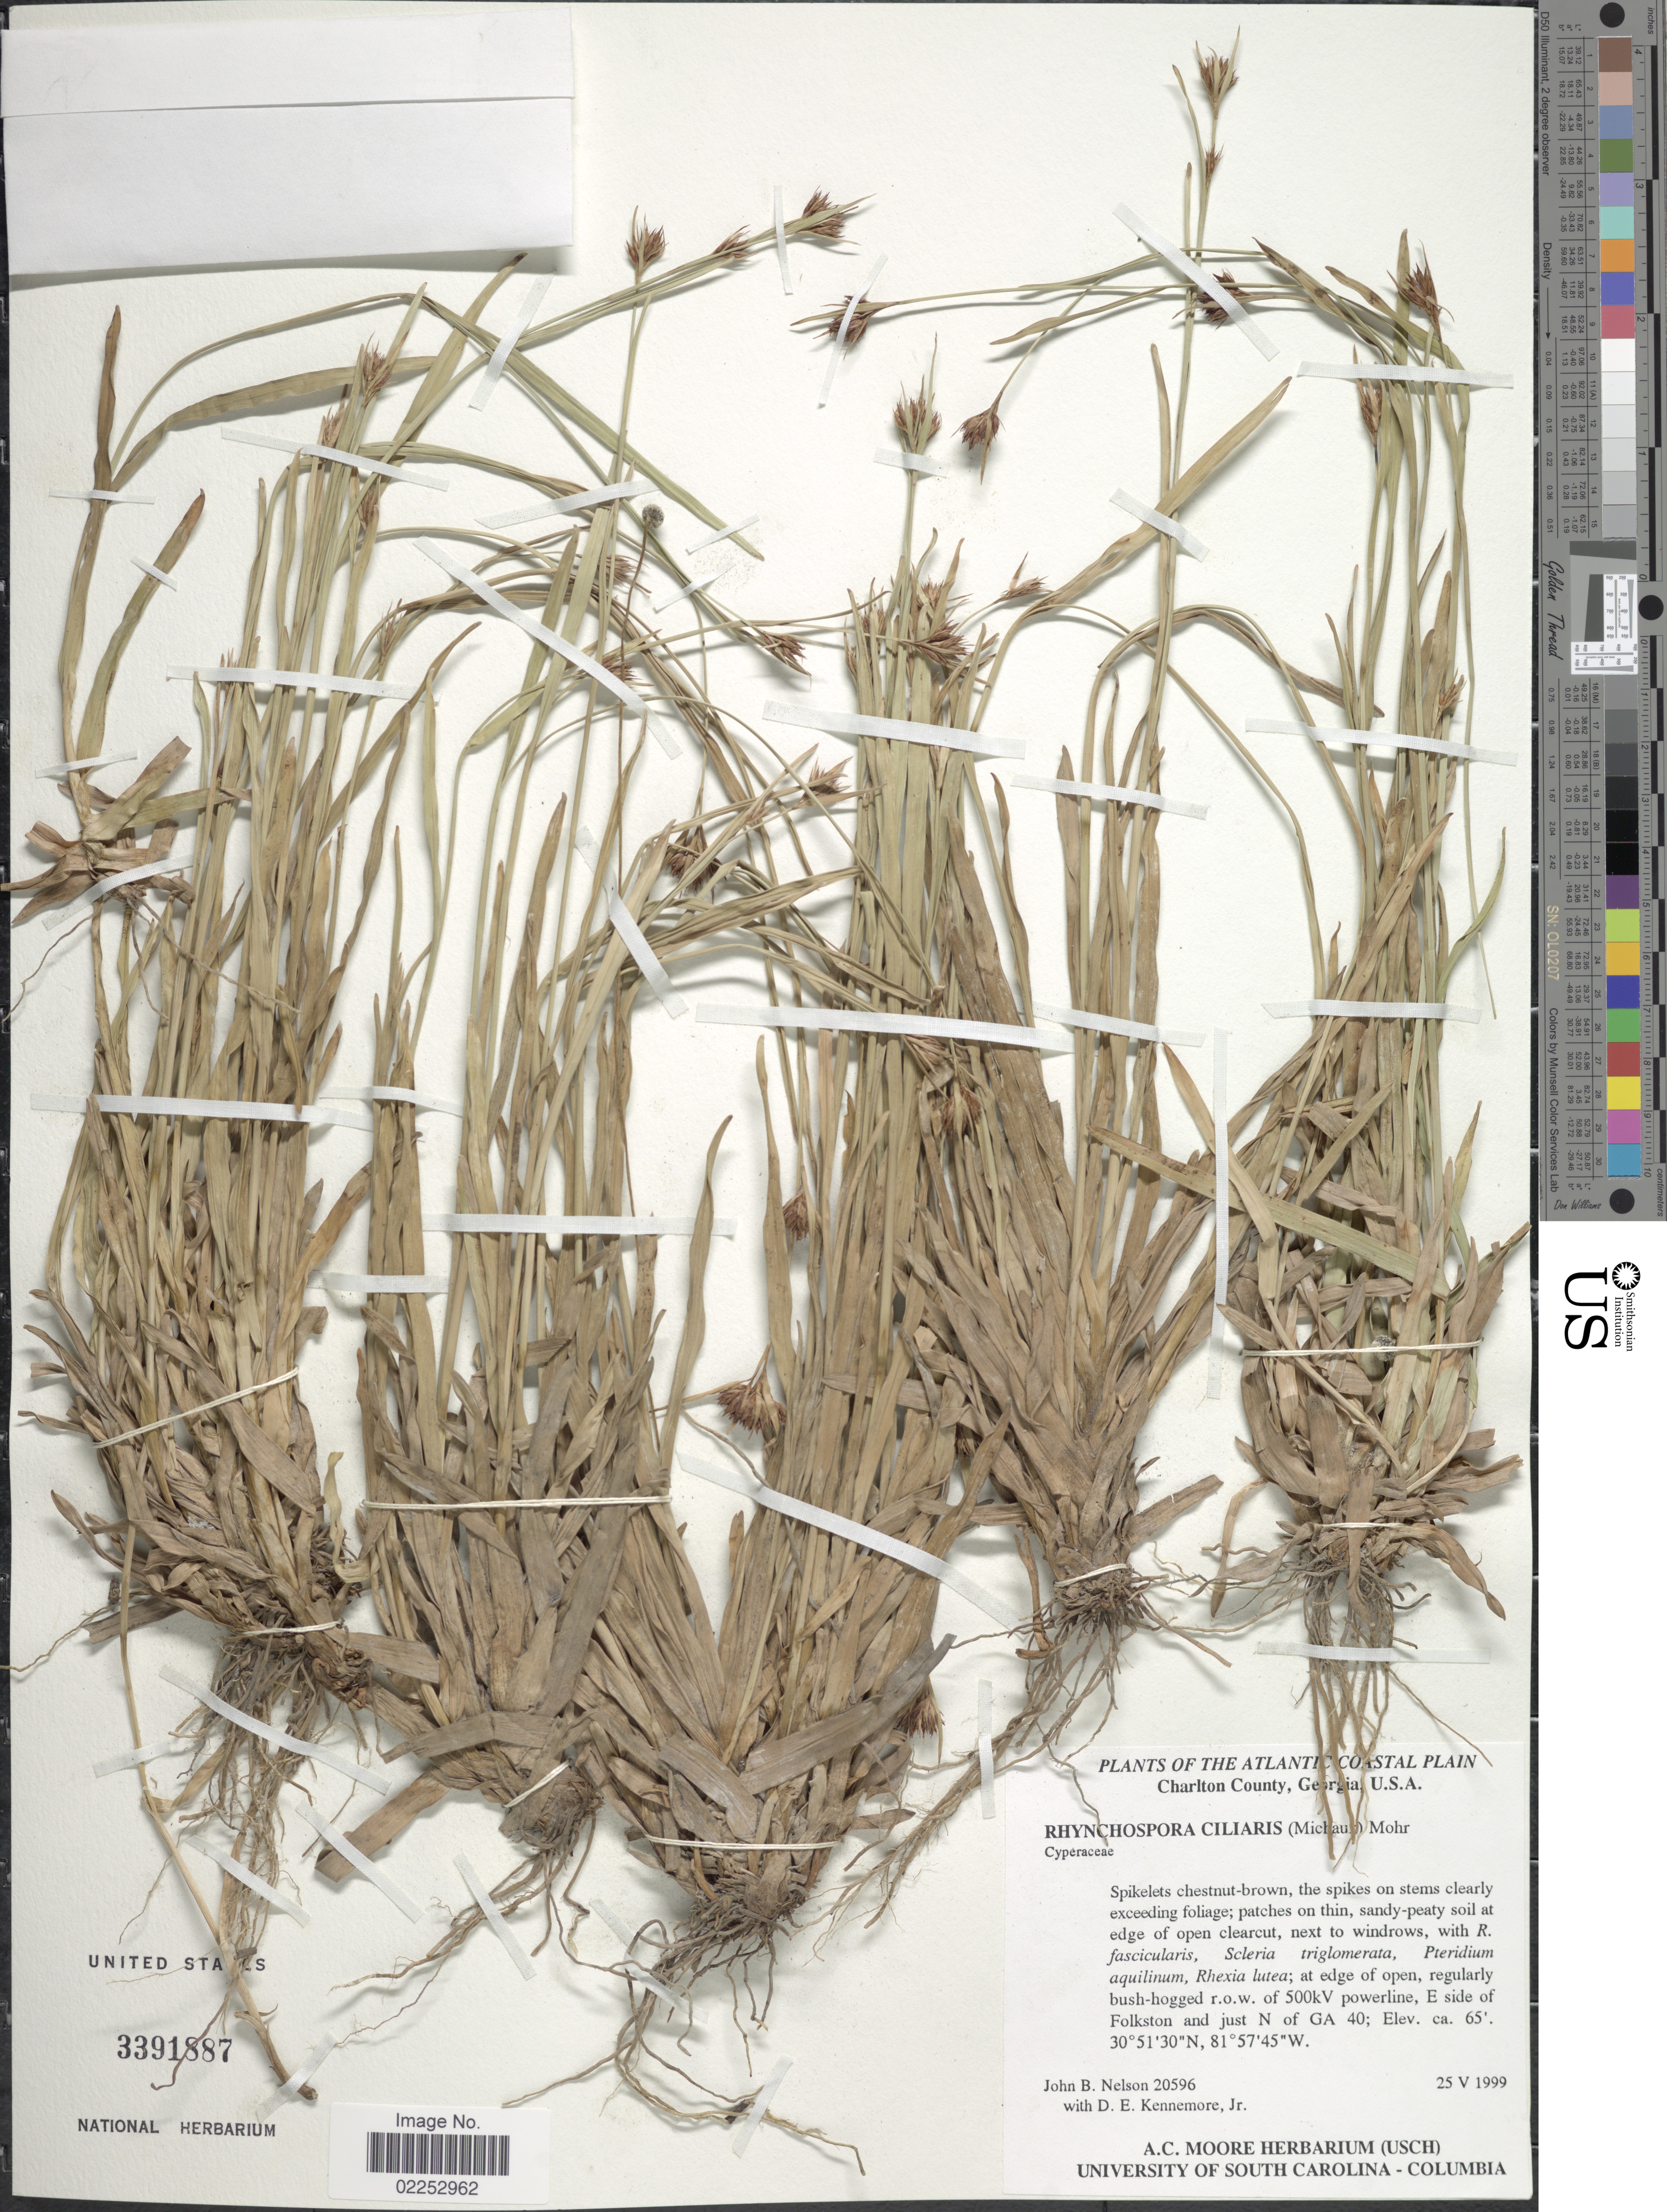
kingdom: Plantae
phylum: Tracheophyta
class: Liliopsida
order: Poales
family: Cyperaceae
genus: Rhynchospora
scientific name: Rhynchospora ciliaris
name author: (Michx.) C. Mohr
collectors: J. B. Nelson & D. Kennemore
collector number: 20596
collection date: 1999-05-25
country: United States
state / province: Georgia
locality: Atlantic Coastal Plain. Charlton County. E side of Folkston and just N of GA 40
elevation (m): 20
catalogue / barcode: US 3391887